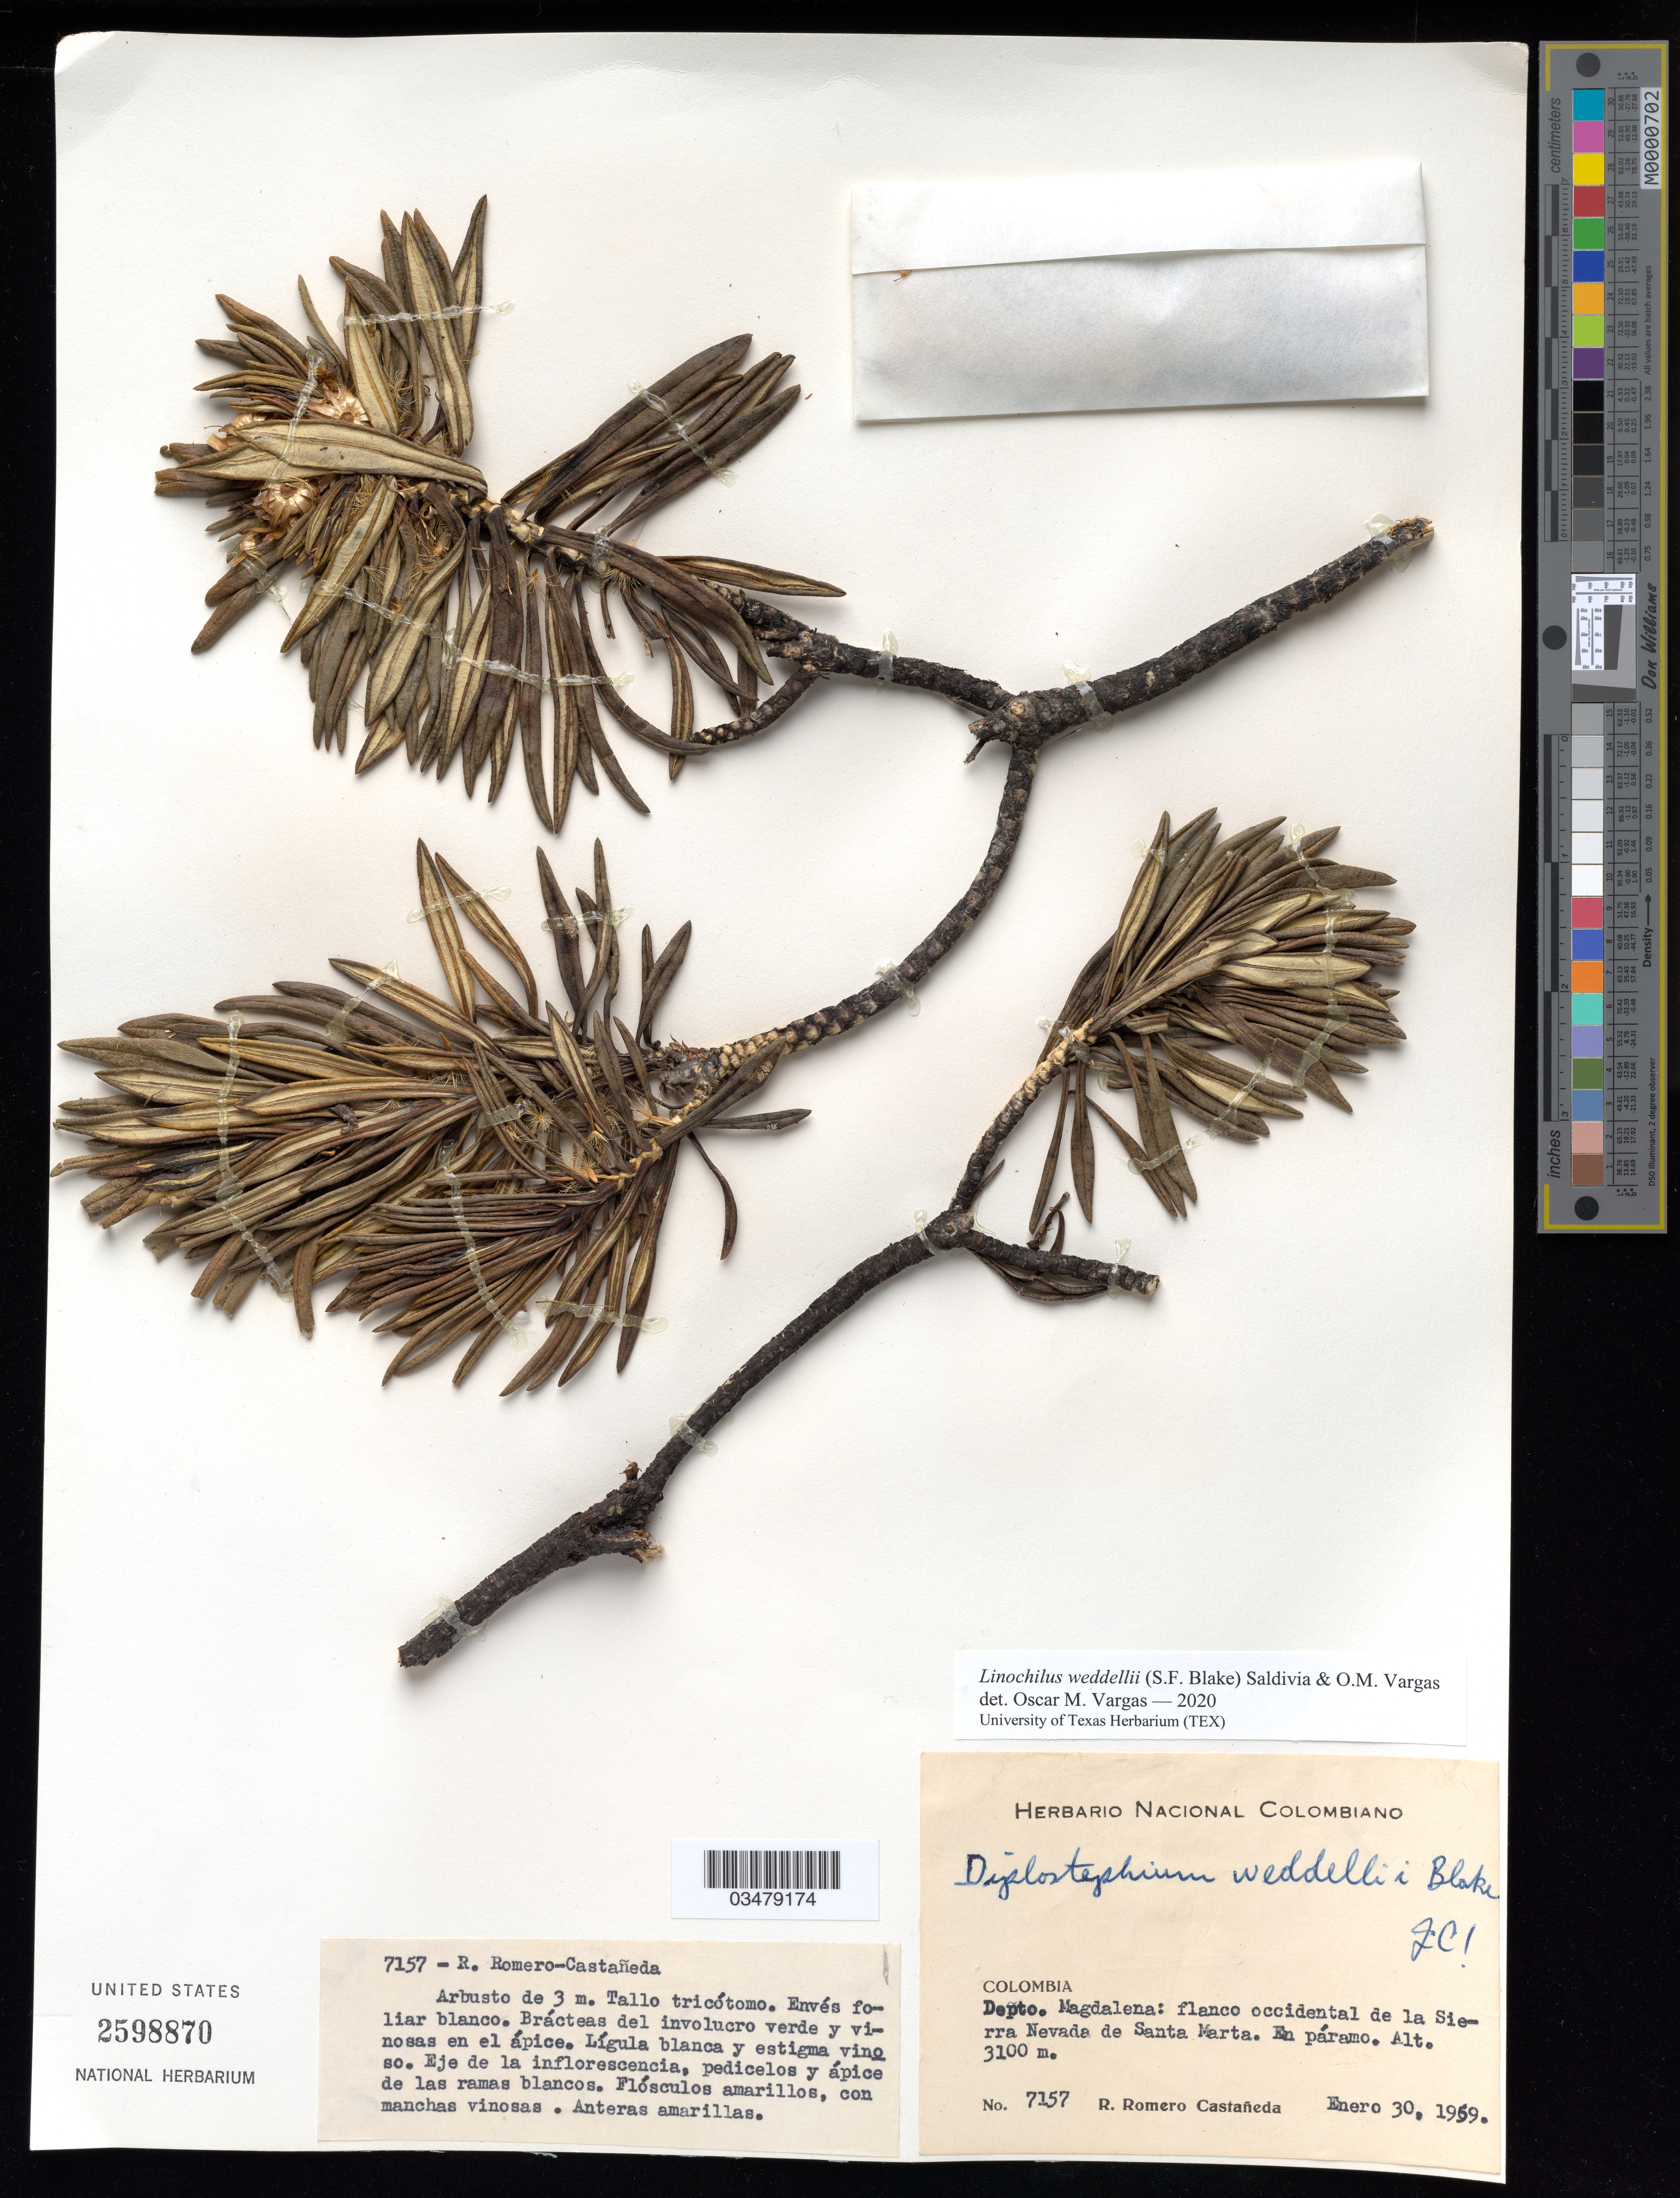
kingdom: Plantae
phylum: Tracheophyta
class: Magnoliopsida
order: Asterales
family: Asteraceae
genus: Linochilus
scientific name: Linochilus weddellii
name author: (S.F. Blake) Saldivia & O.M. Vargas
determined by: Vargas, Oscar M.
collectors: R. Romero Castañeda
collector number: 7157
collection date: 1959-01-30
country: Colombia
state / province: Magdalena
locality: Depto. Magdalena: flanco occidental de la Sierra Nevada de Santa Marta. En páramo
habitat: Paramo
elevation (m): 3100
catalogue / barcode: US 2598870